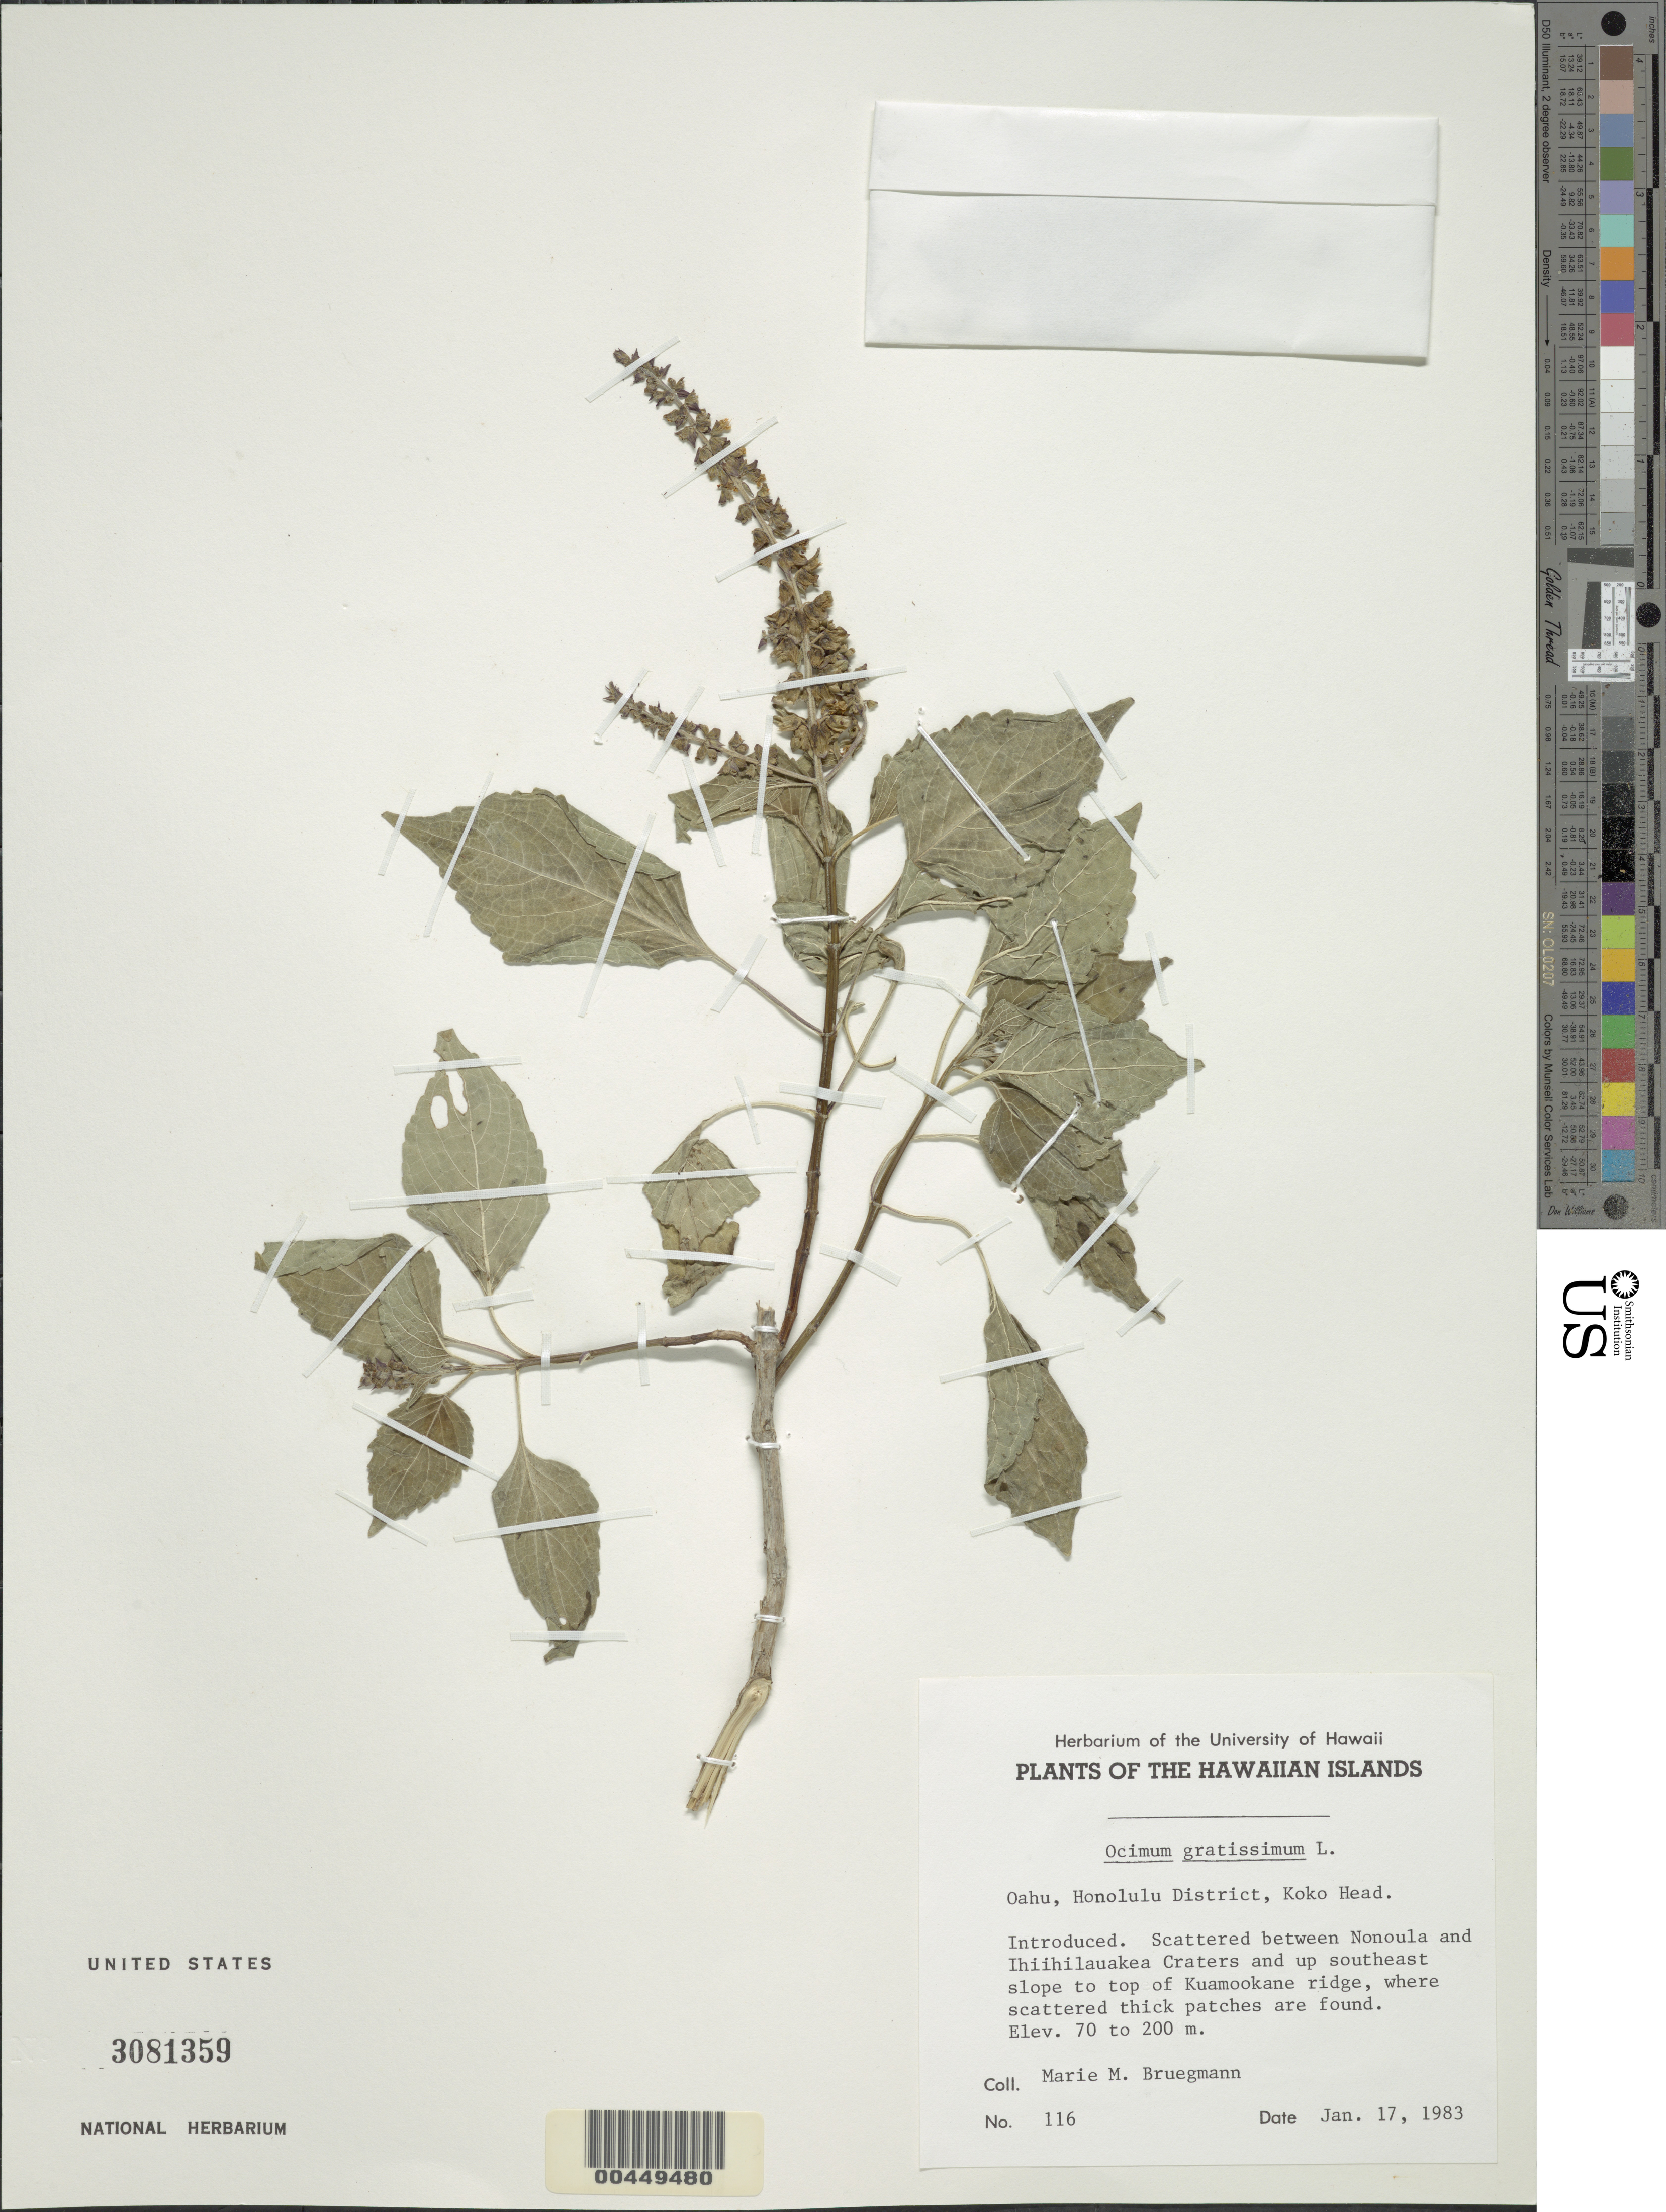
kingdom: Plantae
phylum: Tracheophyta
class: Magnoliopsida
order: Lamiales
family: Lamiaceae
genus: Ocimum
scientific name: Ocimum gratissimum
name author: L.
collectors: M. Bruegmann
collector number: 116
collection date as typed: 17 Jan 1983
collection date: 1983-01-17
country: United States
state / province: Hawaii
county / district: Honolulu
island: Oahu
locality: Honolulu District, Koko Head, between Nonoula and Ihiihilauakea Craters and up SE slope to top of Kuamookane ridge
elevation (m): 70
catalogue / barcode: US 3081359